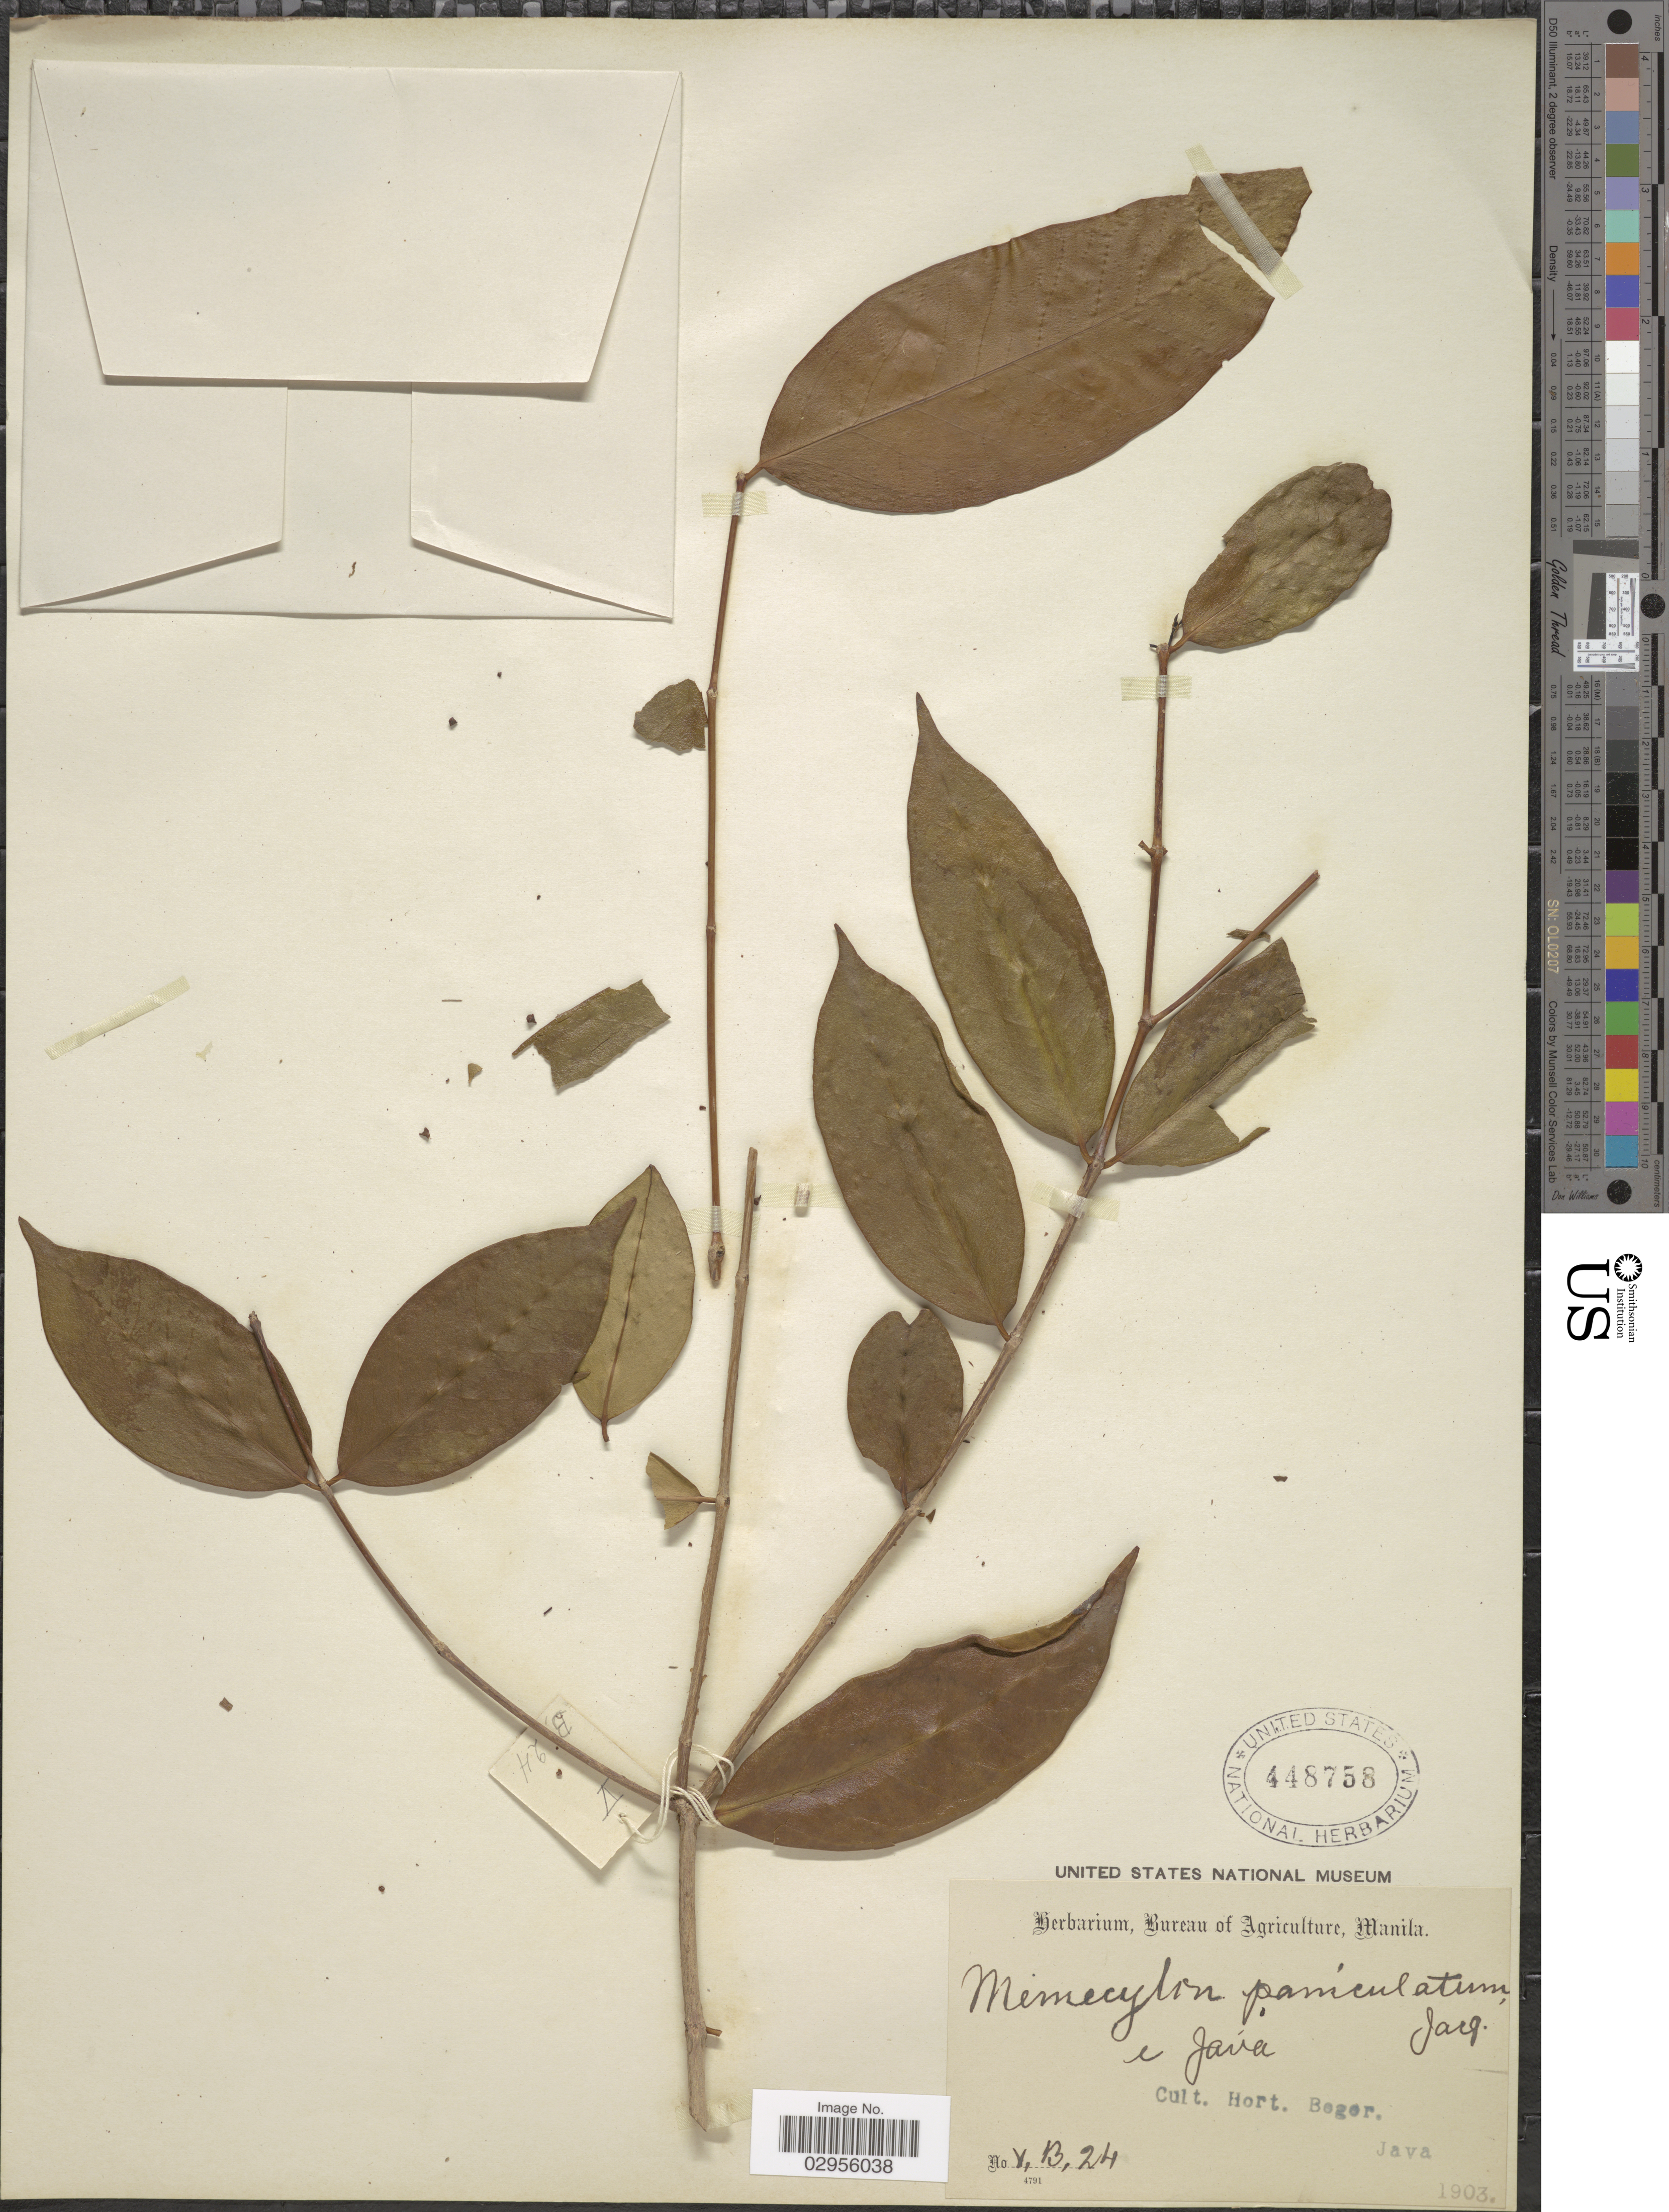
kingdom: Plantae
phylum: Tracheophyta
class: Magnoliopsida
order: Myrtales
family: Melastomataceae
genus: Memecylon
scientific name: Memecylon paniculatum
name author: Jack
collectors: ex Herb. Bur. Agric. Manila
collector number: VB24*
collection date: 1903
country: Indonesia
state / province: Java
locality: Hort. Bogor.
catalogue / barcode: US 448758